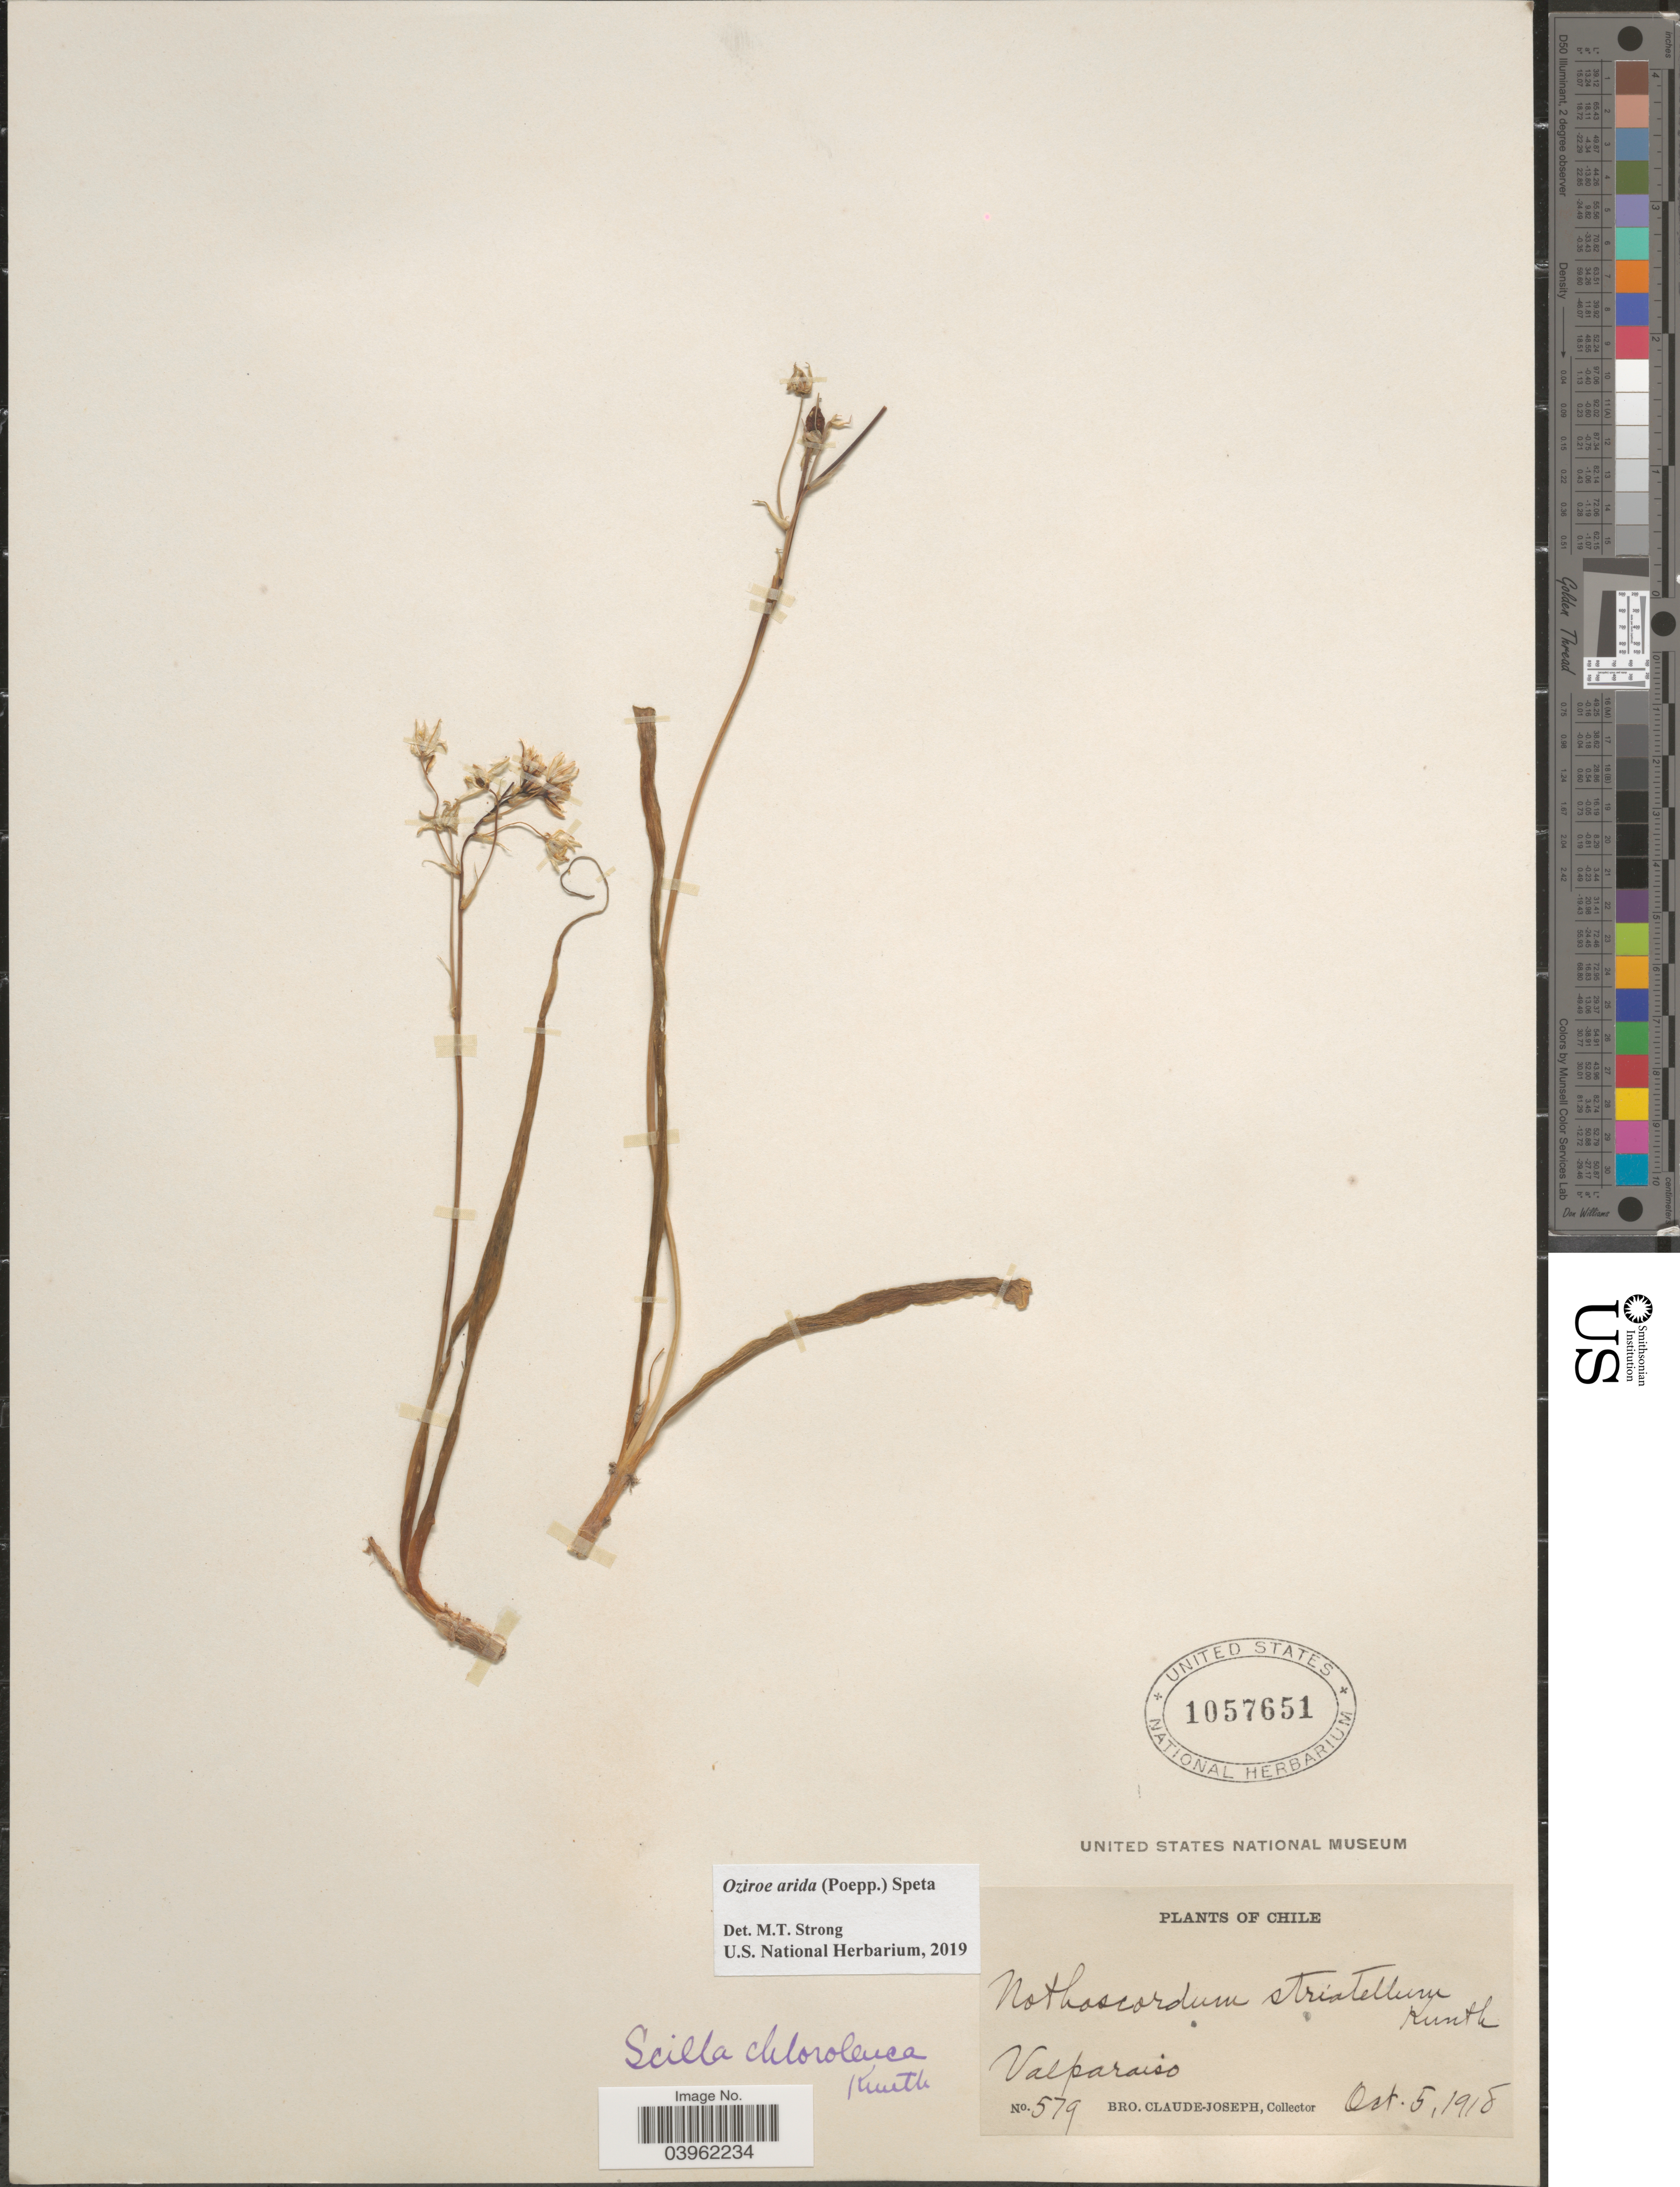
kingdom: Plantae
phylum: Tracheophyta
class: Liliopsida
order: Asparagales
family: Asparagaceae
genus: Oziroe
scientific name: Oziroë arida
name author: (Poepp.) Speta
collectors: Bro. Claude-Joseph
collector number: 579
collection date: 1918-10-05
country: Chile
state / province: Valparaíso (V)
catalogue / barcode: US 1057651